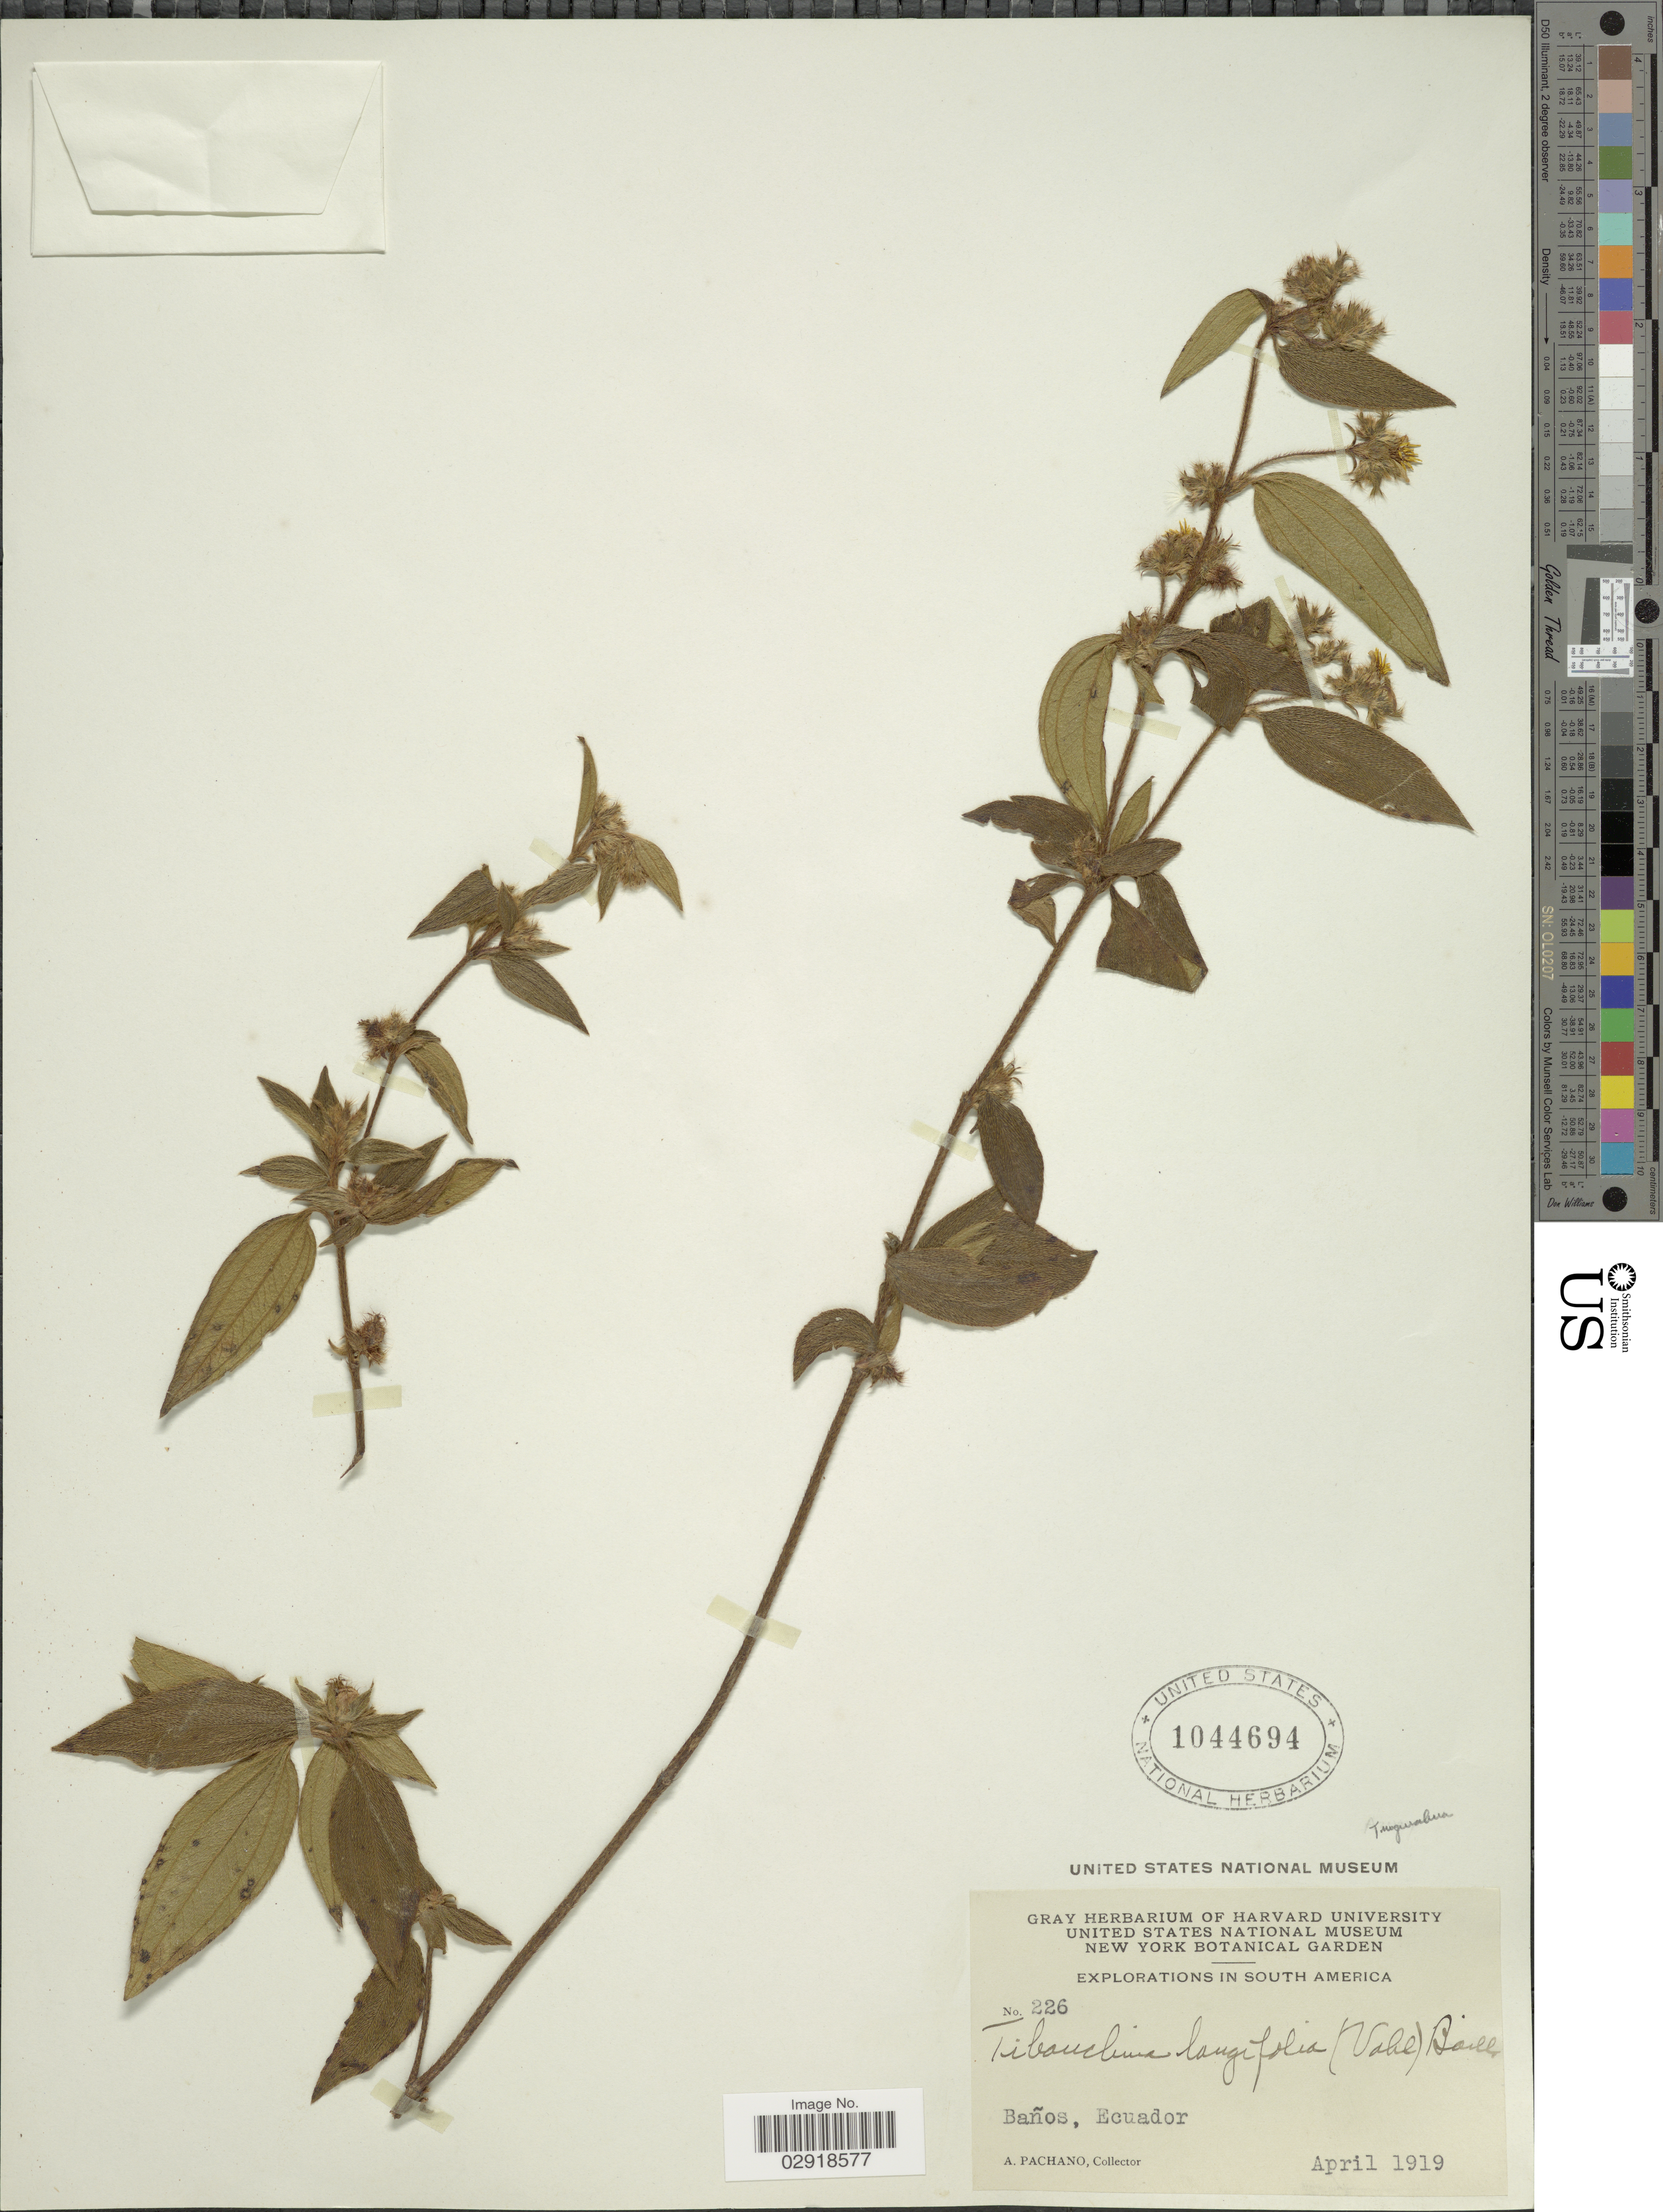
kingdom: Plantae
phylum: Tracheophyta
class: Magnoliopsida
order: Myrtales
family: Melastomataceae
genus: Chaetogastra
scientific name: Chaetogastra longifolia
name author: (Vahl) DC.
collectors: A. Pachano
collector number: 226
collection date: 1919-04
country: Ecuador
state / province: Tungurahua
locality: Baños.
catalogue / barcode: US 1044694